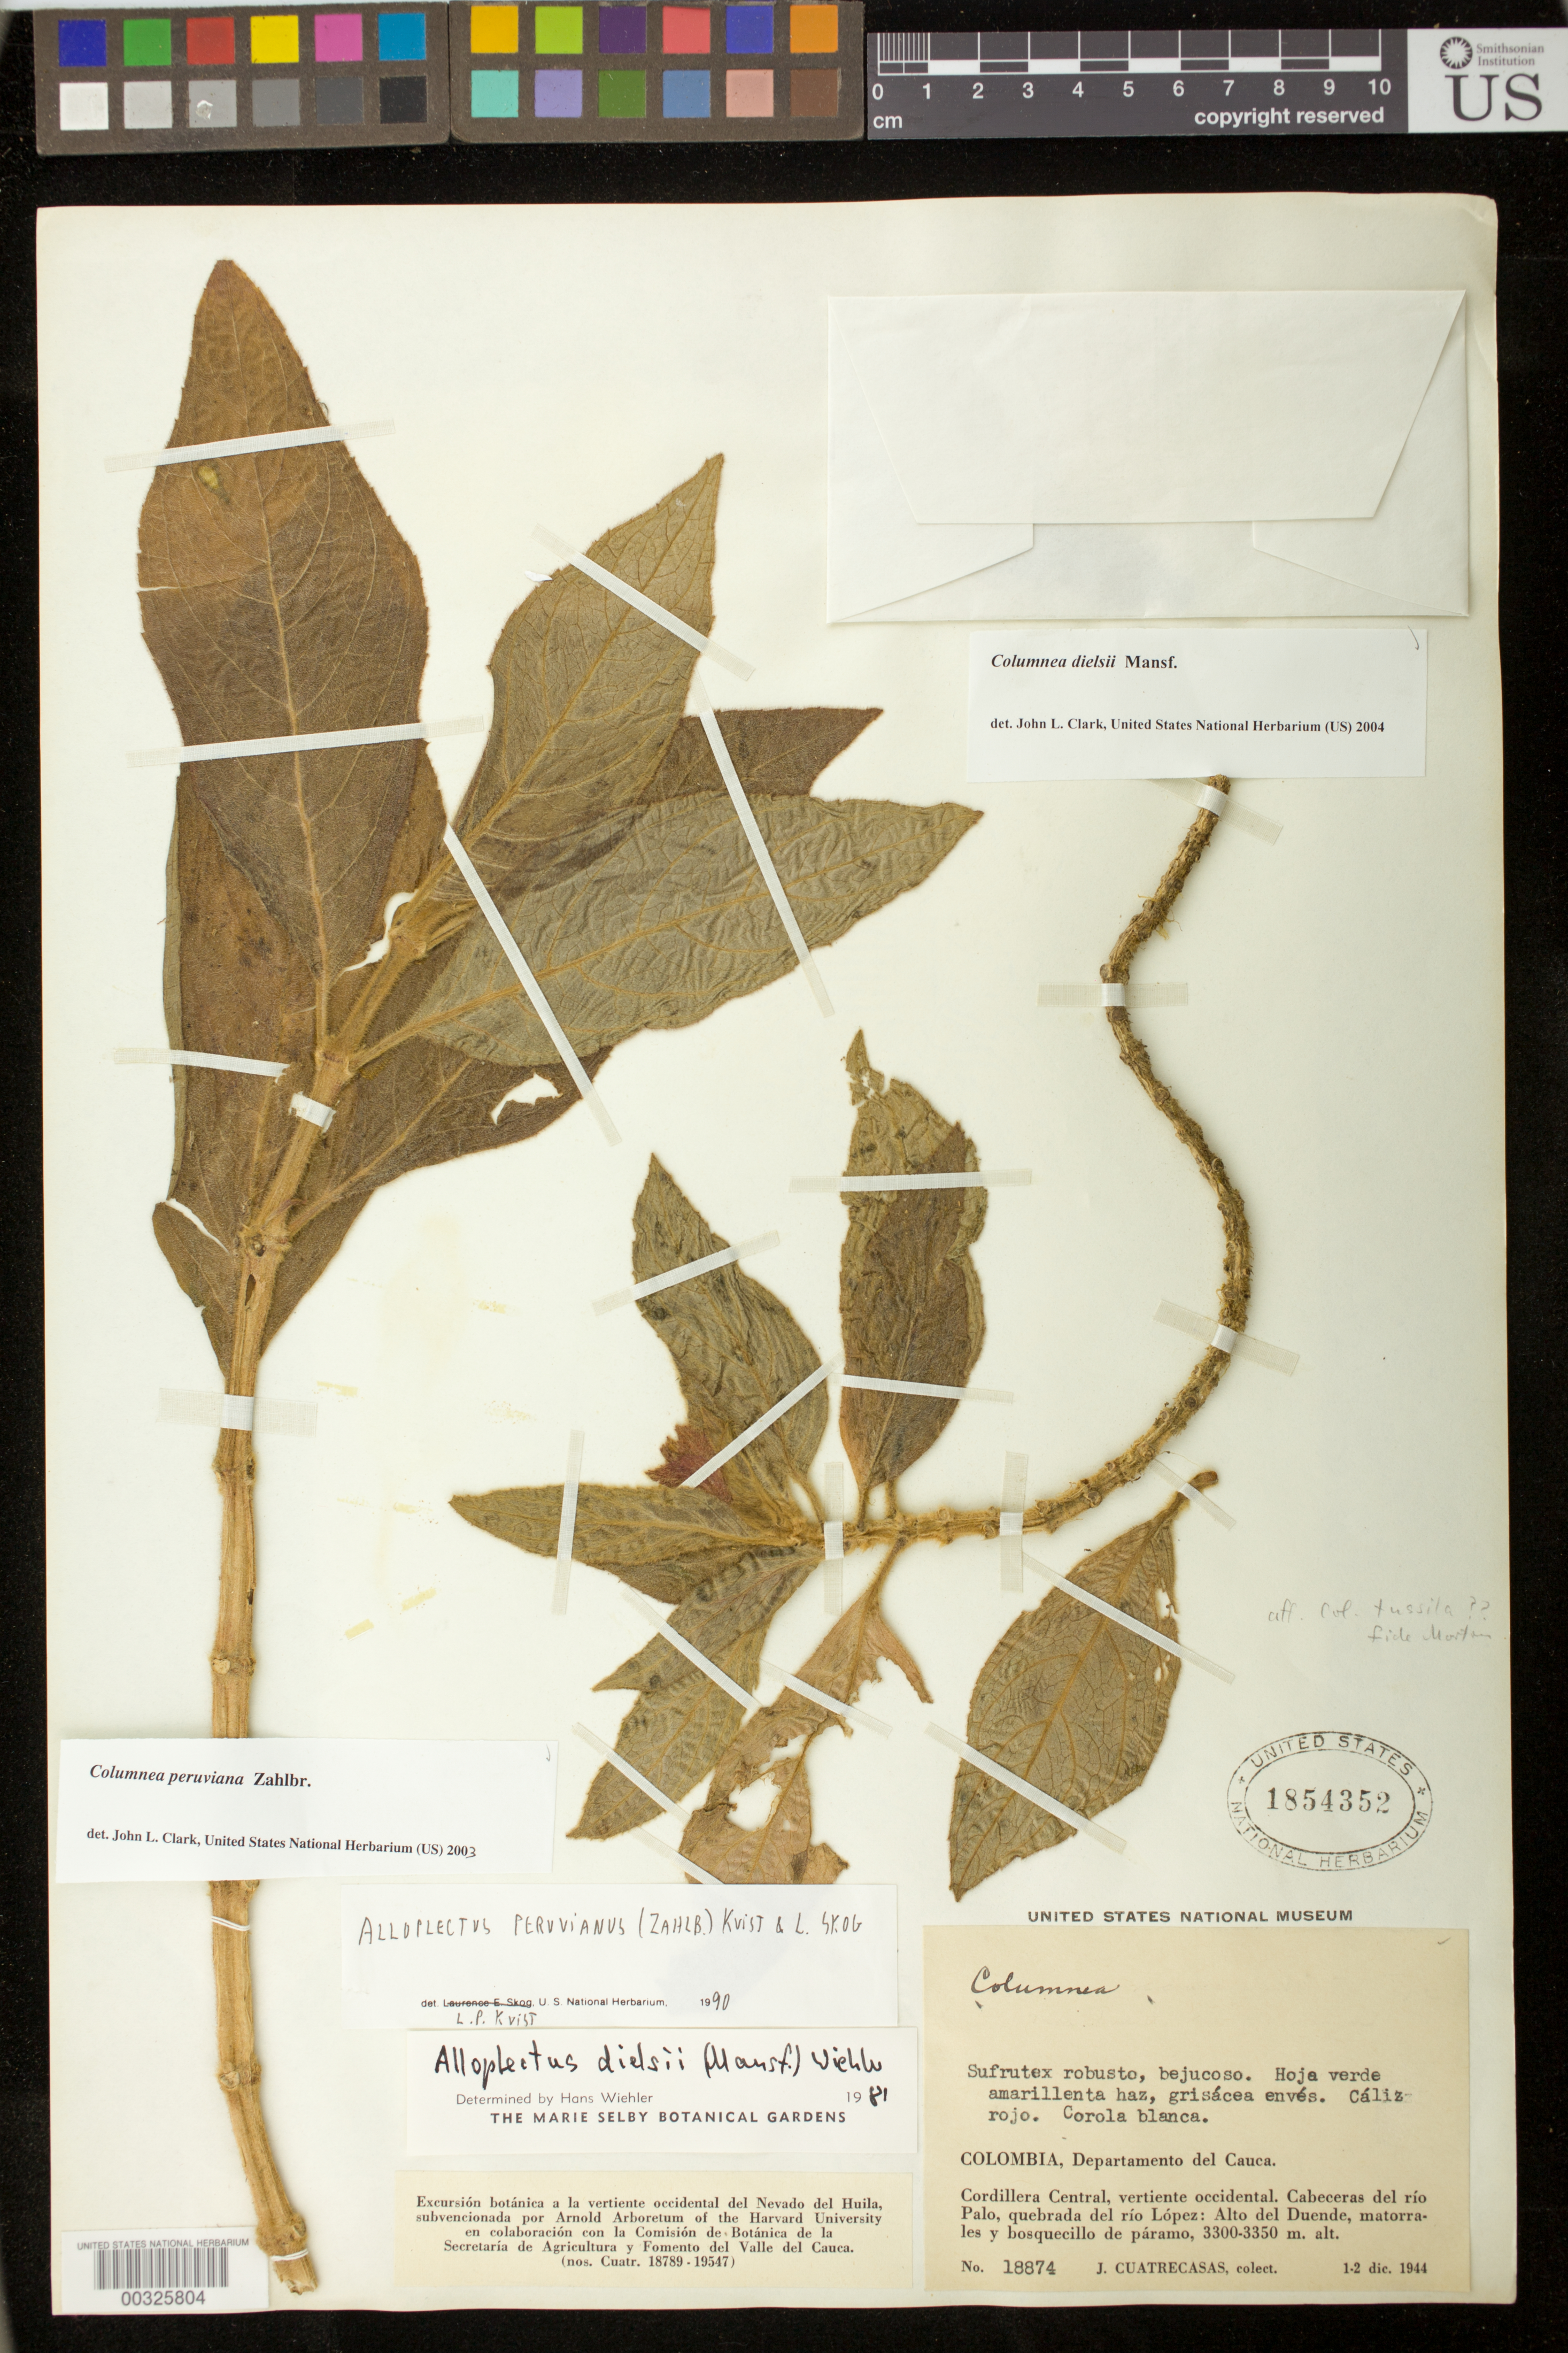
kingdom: Plantae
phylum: Tracheophyta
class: Magnoliopsida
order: Lamiales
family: Gesneriaceae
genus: Columnea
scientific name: Columnea dielsii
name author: Mansf.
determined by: Clark, J. L., (SEL), The Marie Selby Botanical Garden (UNITED STATES)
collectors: J. Cuatrecasas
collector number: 18874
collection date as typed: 1-2 Dec 1944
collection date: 1944-12-01/1944-12-02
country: Colombia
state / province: Cauca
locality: Cordillera Central, vertiente occidental, cabeceras del rio Palo, quebrada del rio Lopez, Alto del Duende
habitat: matorrales y bosquecillo de paramo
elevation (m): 3300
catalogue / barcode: US 1854352